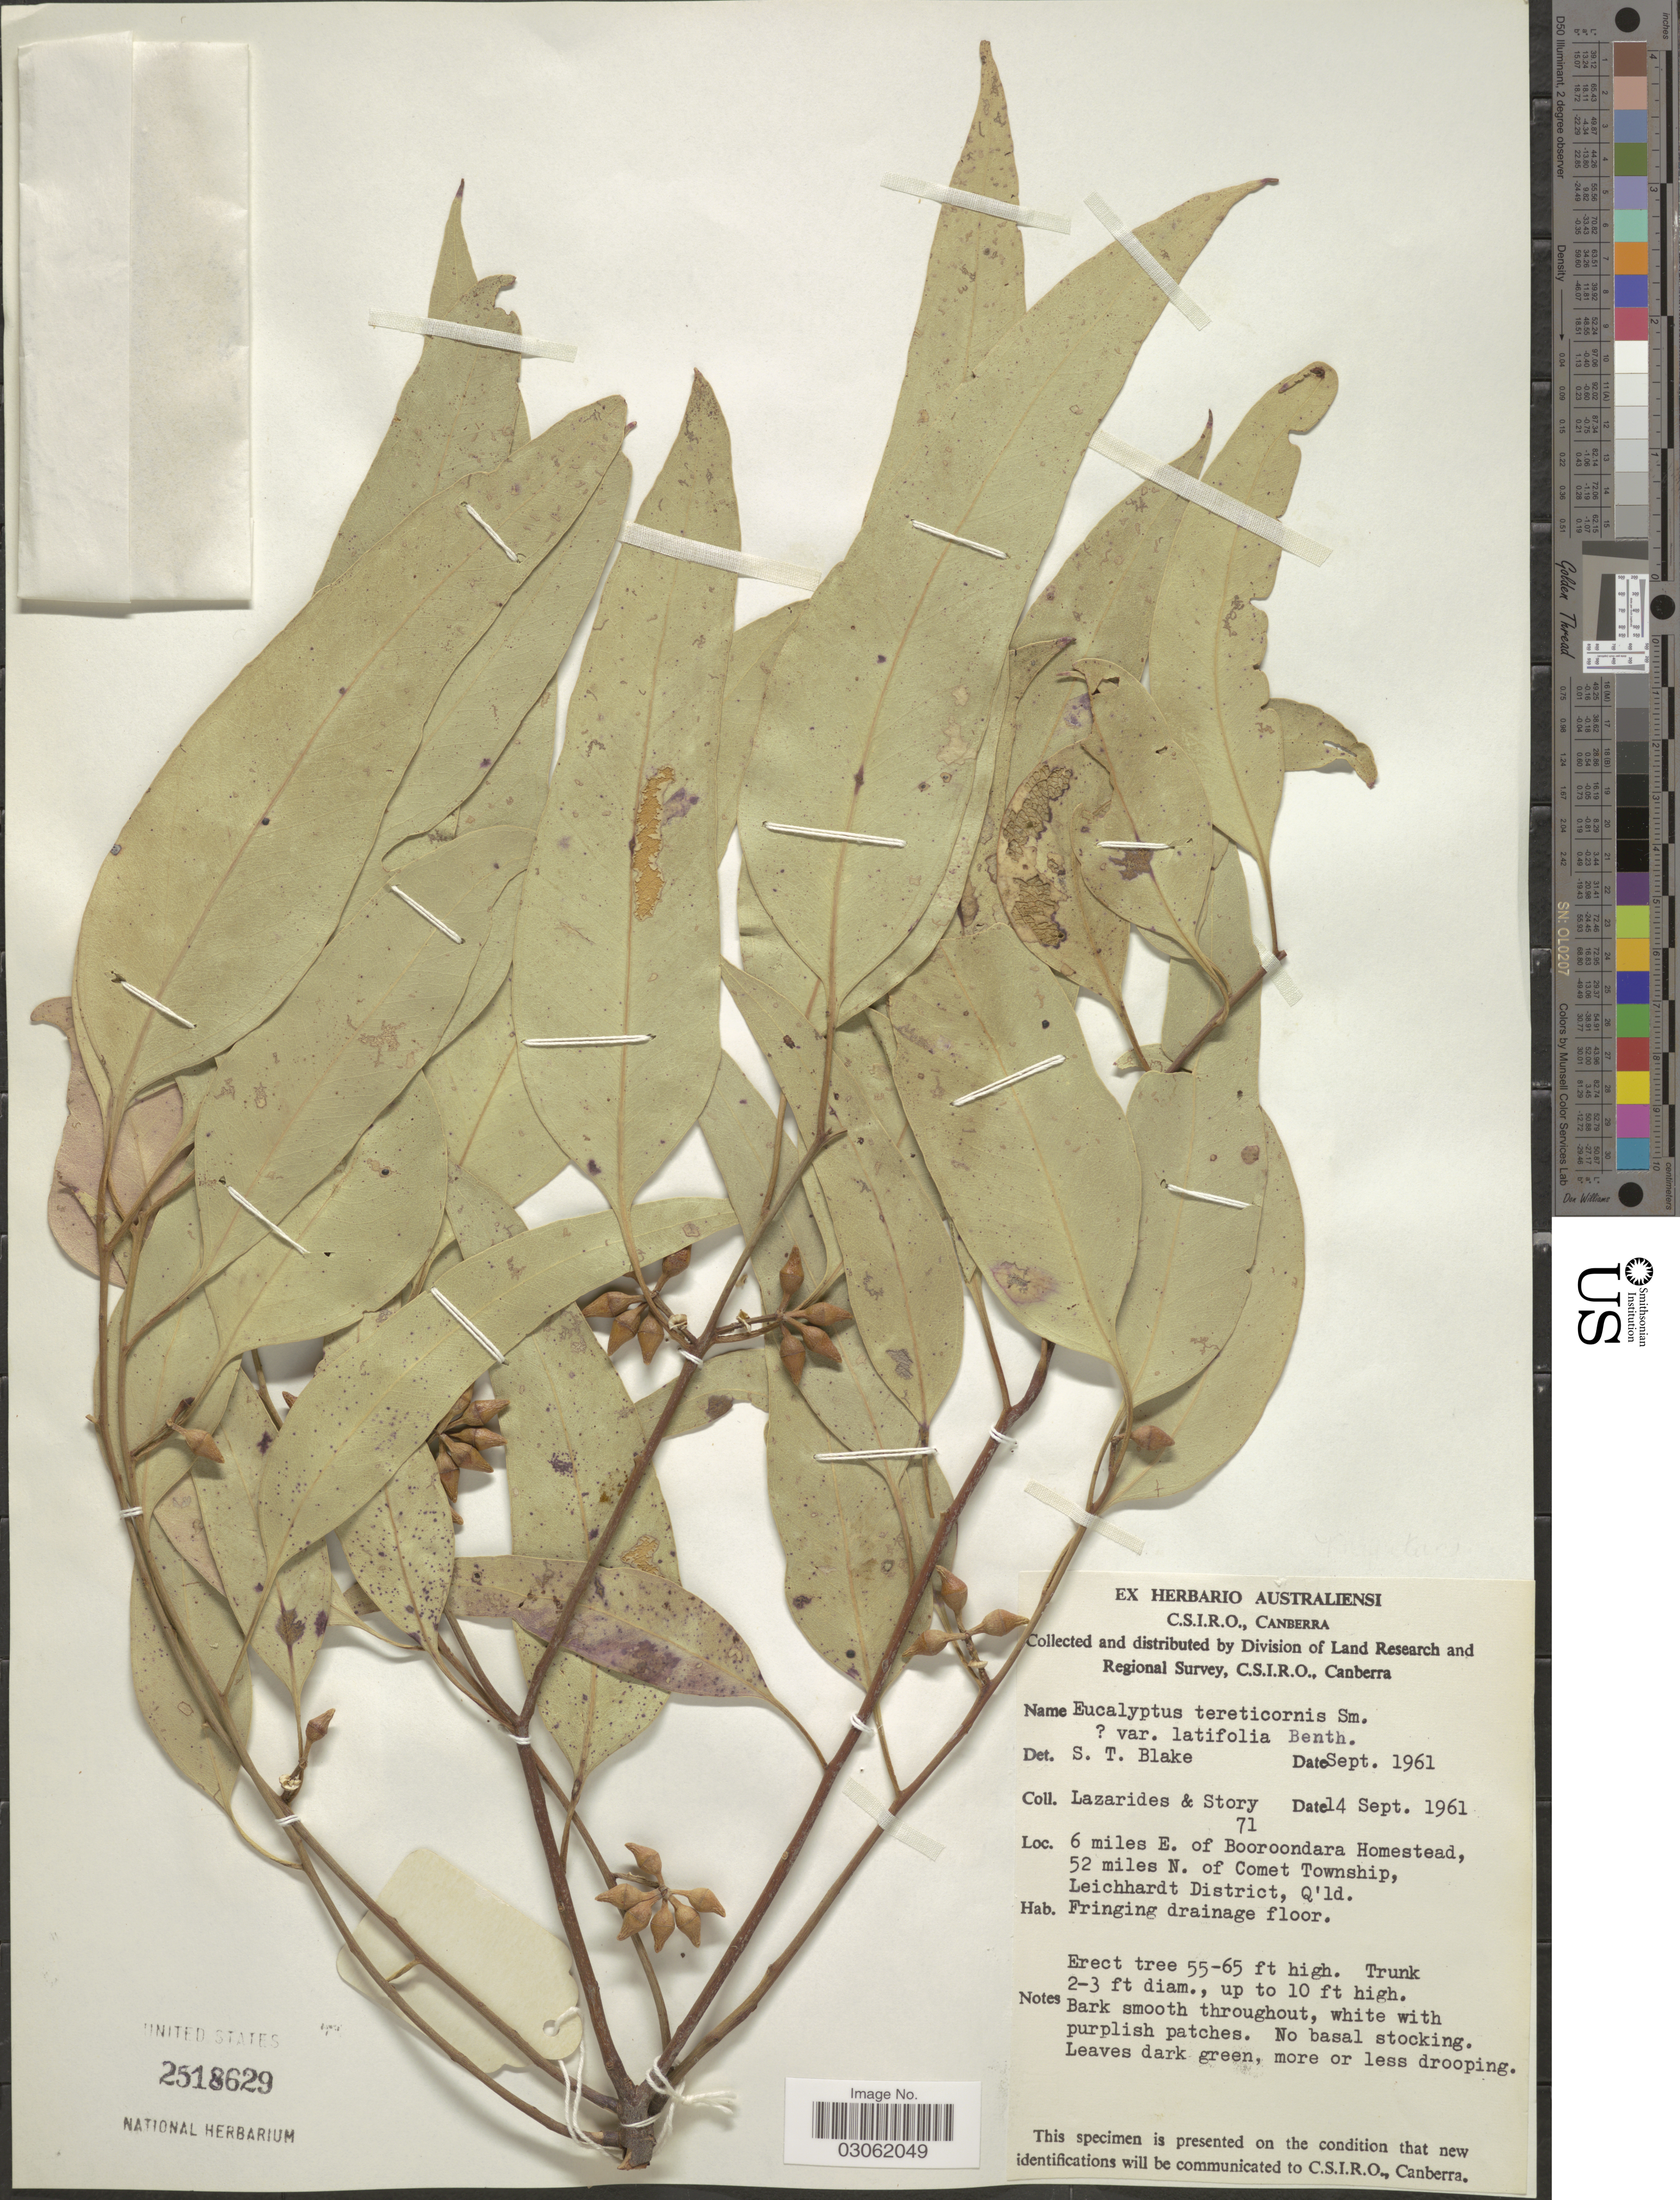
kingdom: Plantae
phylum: Tracheophyta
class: Magnoliopsida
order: Myrtales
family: Myrtaceae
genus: Eucalyptus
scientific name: Eucalyptus tereticornis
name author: Sm.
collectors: M. Lazarides & -. Story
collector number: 71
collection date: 1961-09-14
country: Australia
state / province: Queensland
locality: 6 miles E. of Booroondara Homestead, 52 miles N. of Comet Township, Leichhardt District, Q'ld.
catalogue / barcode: US 2518629